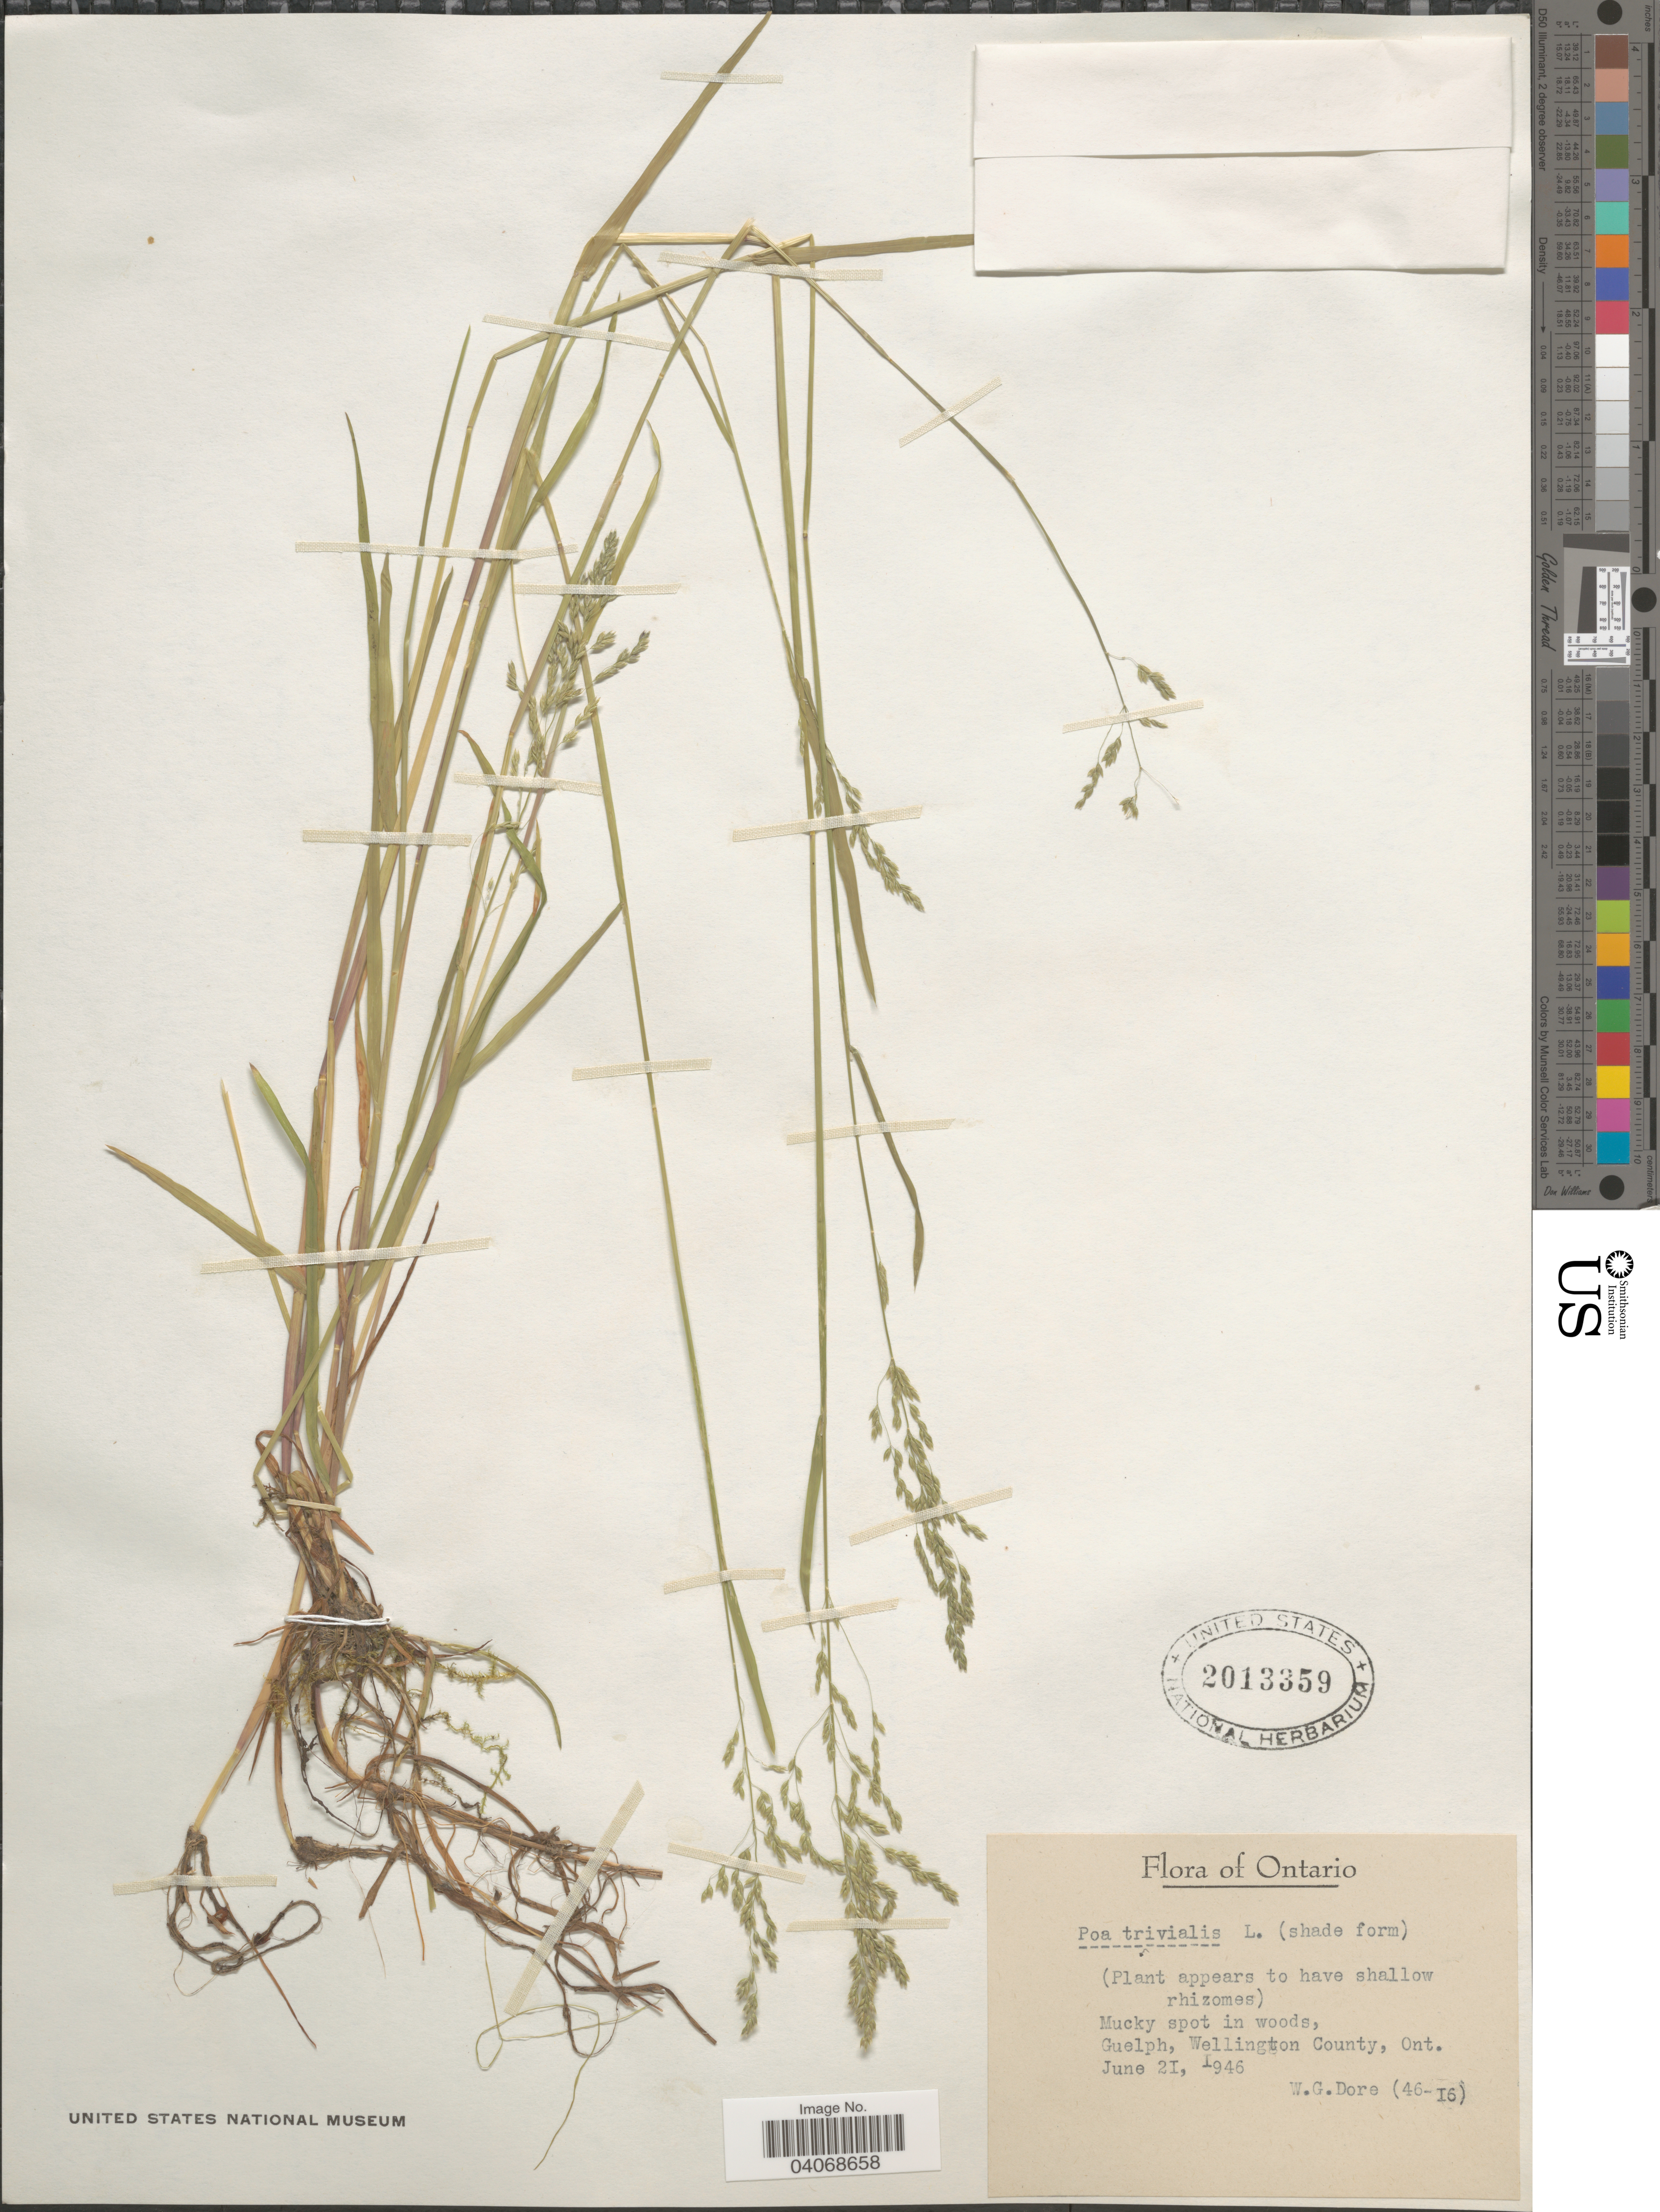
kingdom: Plantae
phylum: Tracheophyta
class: Liliopsida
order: Poales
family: Poaceae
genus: Poa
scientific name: Poa trivialis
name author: L.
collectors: W. Dore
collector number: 46-16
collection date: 1946-06-21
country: Canada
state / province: Ontario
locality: Mucky spot in woods, Guelph, Wellington County.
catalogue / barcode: US 2013359